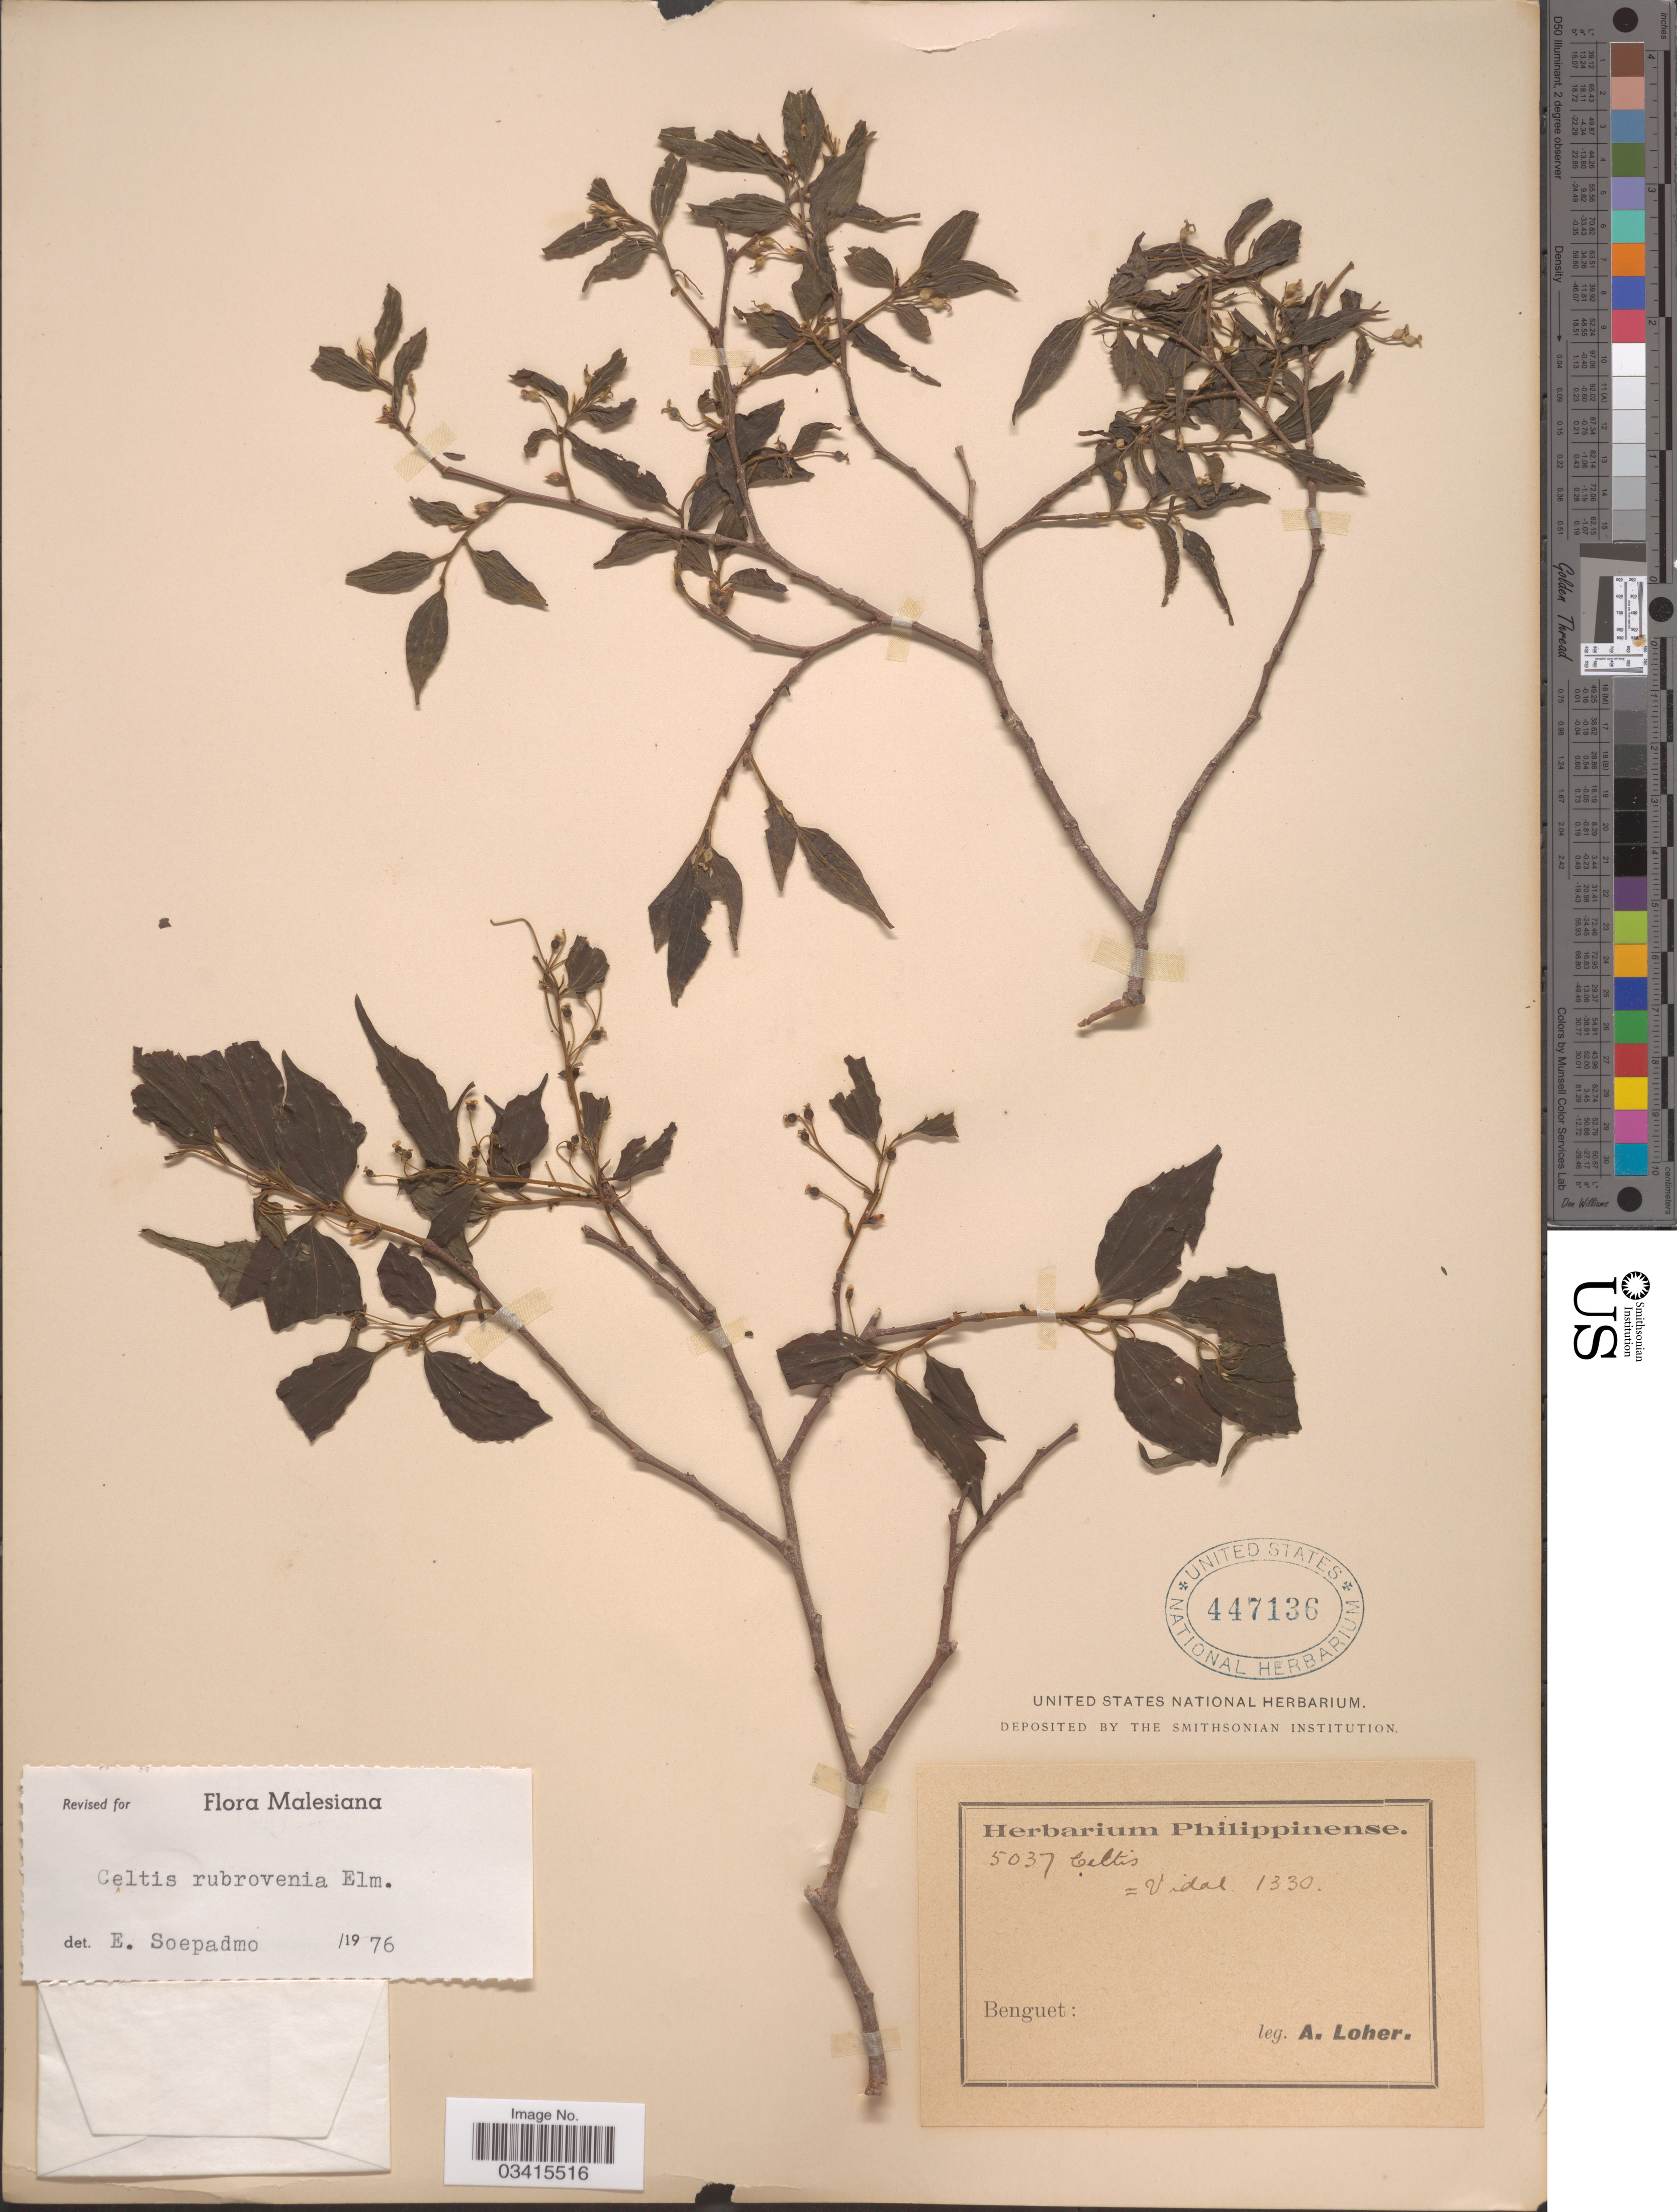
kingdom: Plantae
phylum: Tracheophyta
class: Magnoliopsida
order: Rosales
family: Cannabaceae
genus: Celtis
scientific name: Celtis rubrovenia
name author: Elmer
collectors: A. Loher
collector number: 5037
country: Philippines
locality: Benguet.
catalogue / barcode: US 447136